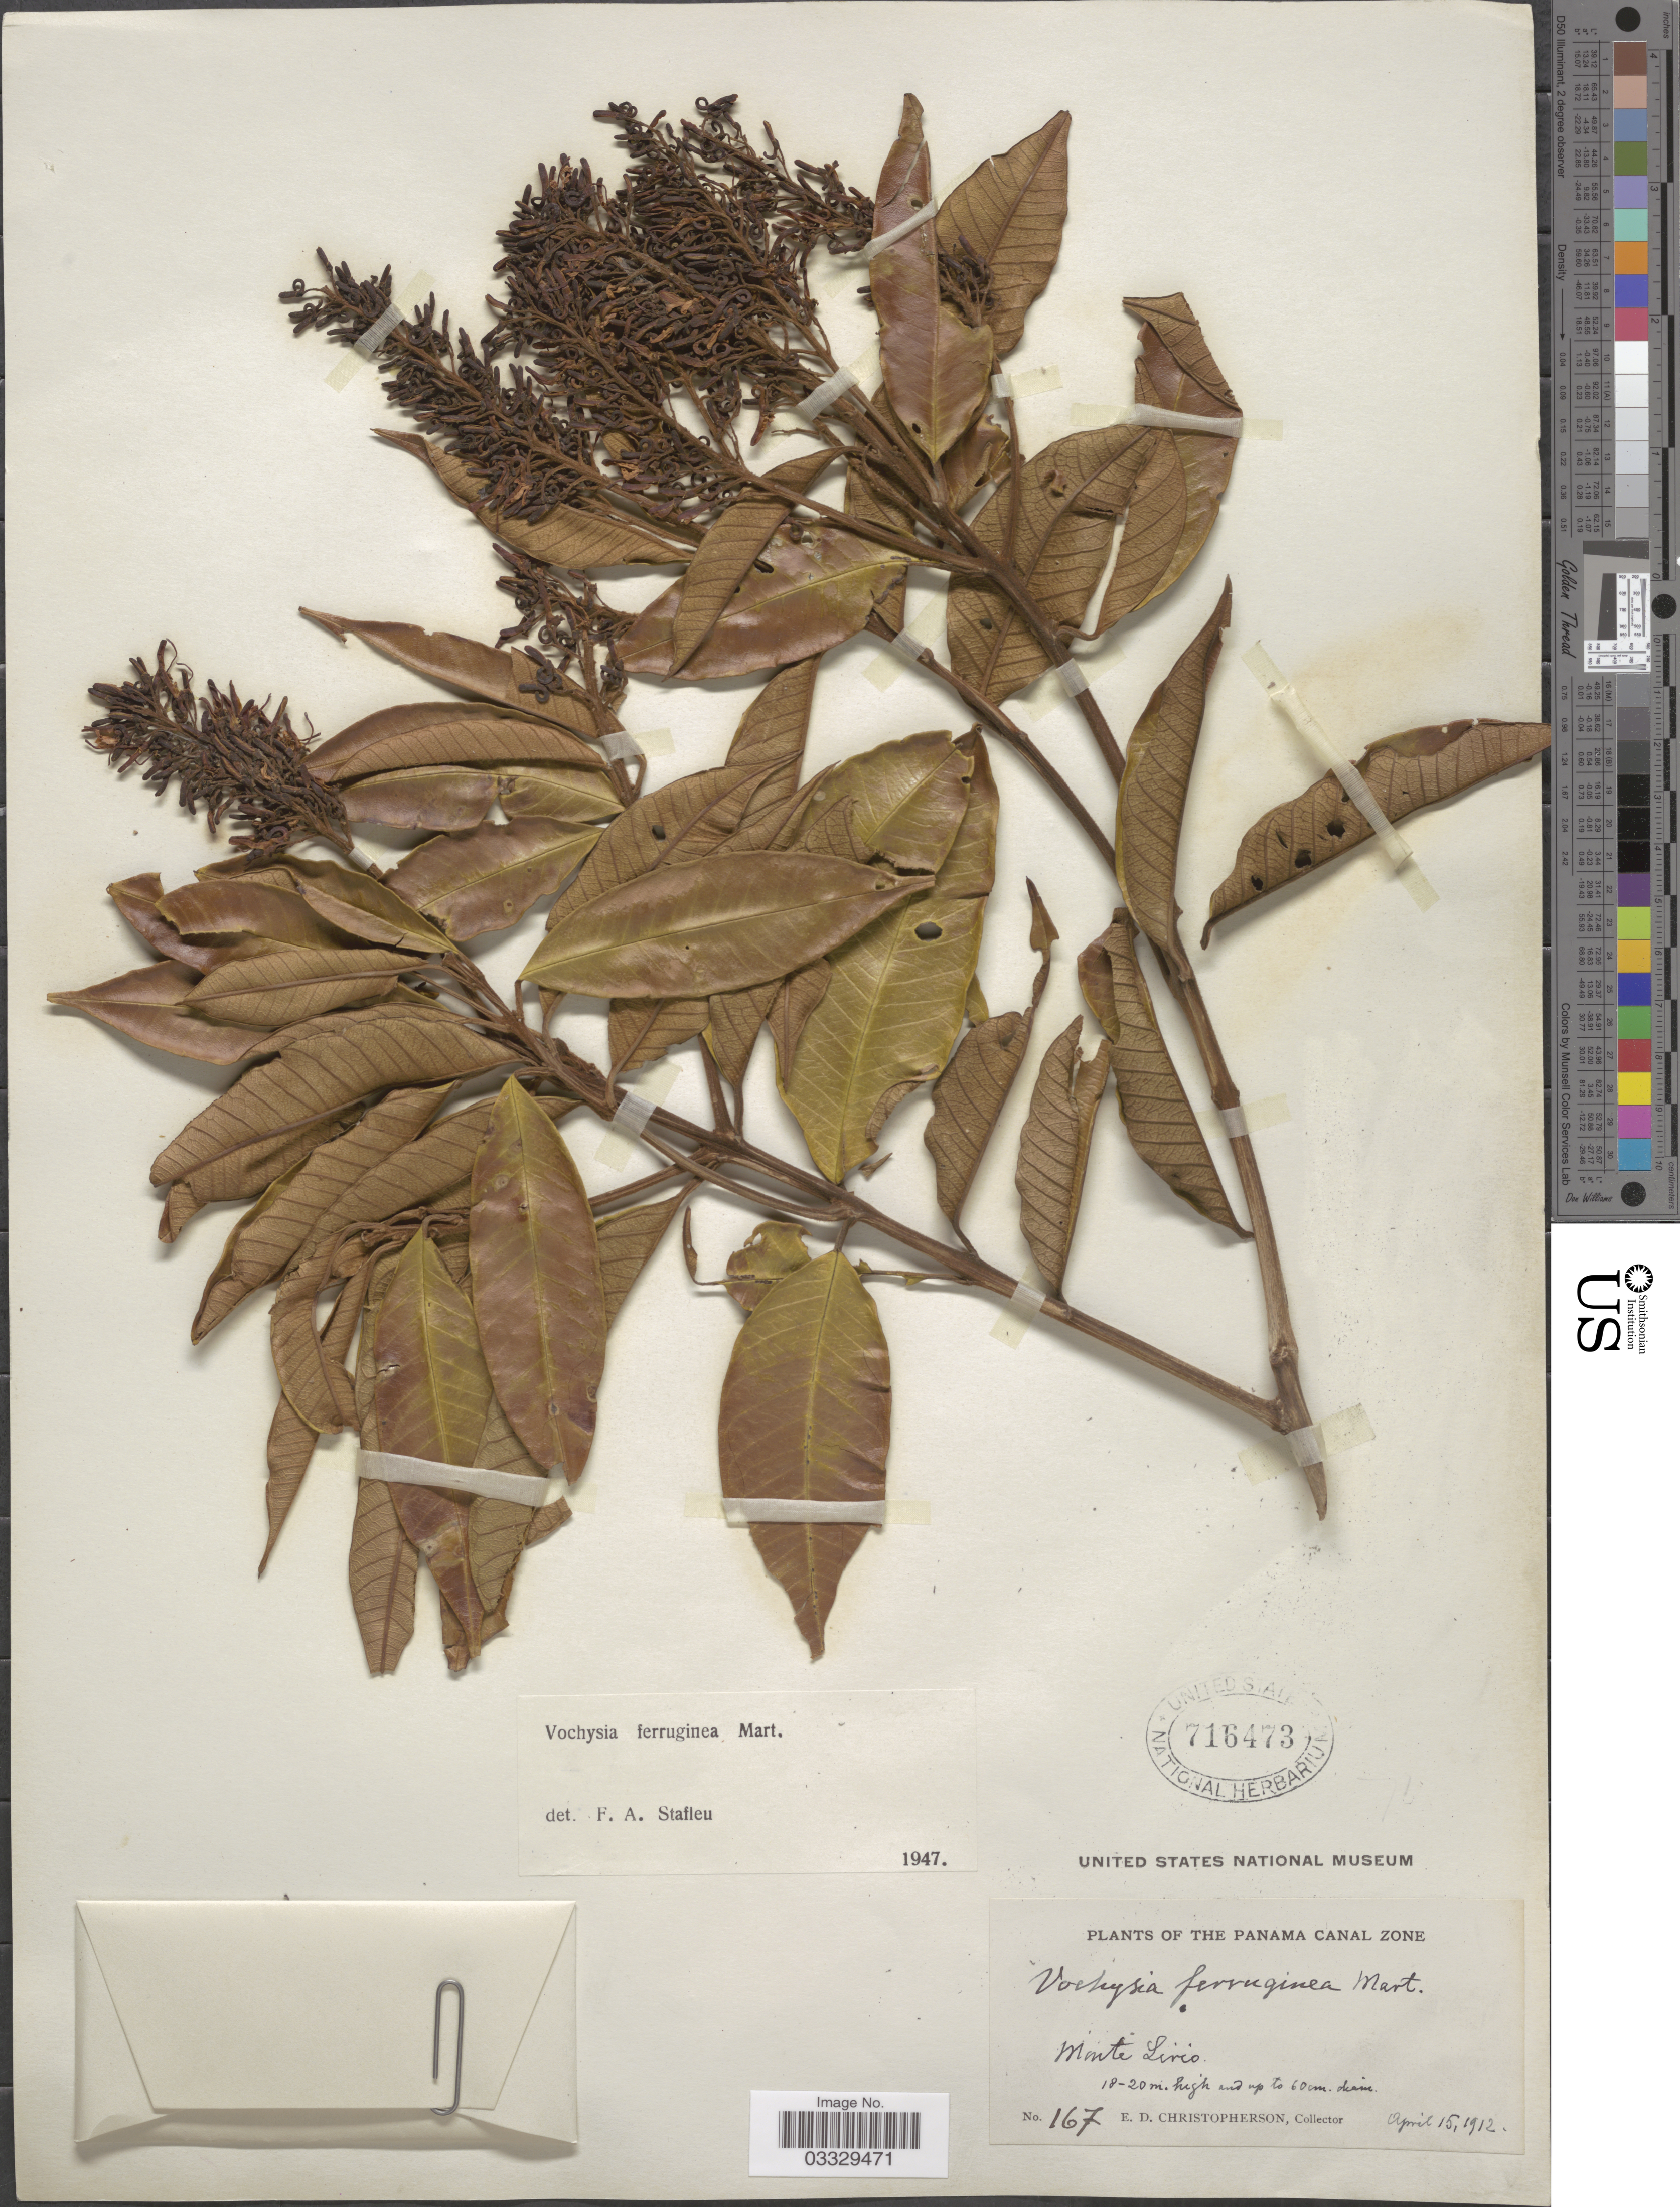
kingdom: Plantae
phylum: Tracheophyta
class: Magnoliopsida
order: Myrtales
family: Vochysiaceae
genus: Vochysia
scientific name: Vochysia ferruginea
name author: Mart.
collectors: E. D. Christophersen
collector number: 167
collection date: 1912-04-15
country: Panama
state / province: Colón / Panamá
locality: Panama Canal Zone. Monte Lirio.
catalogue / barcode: US 716473